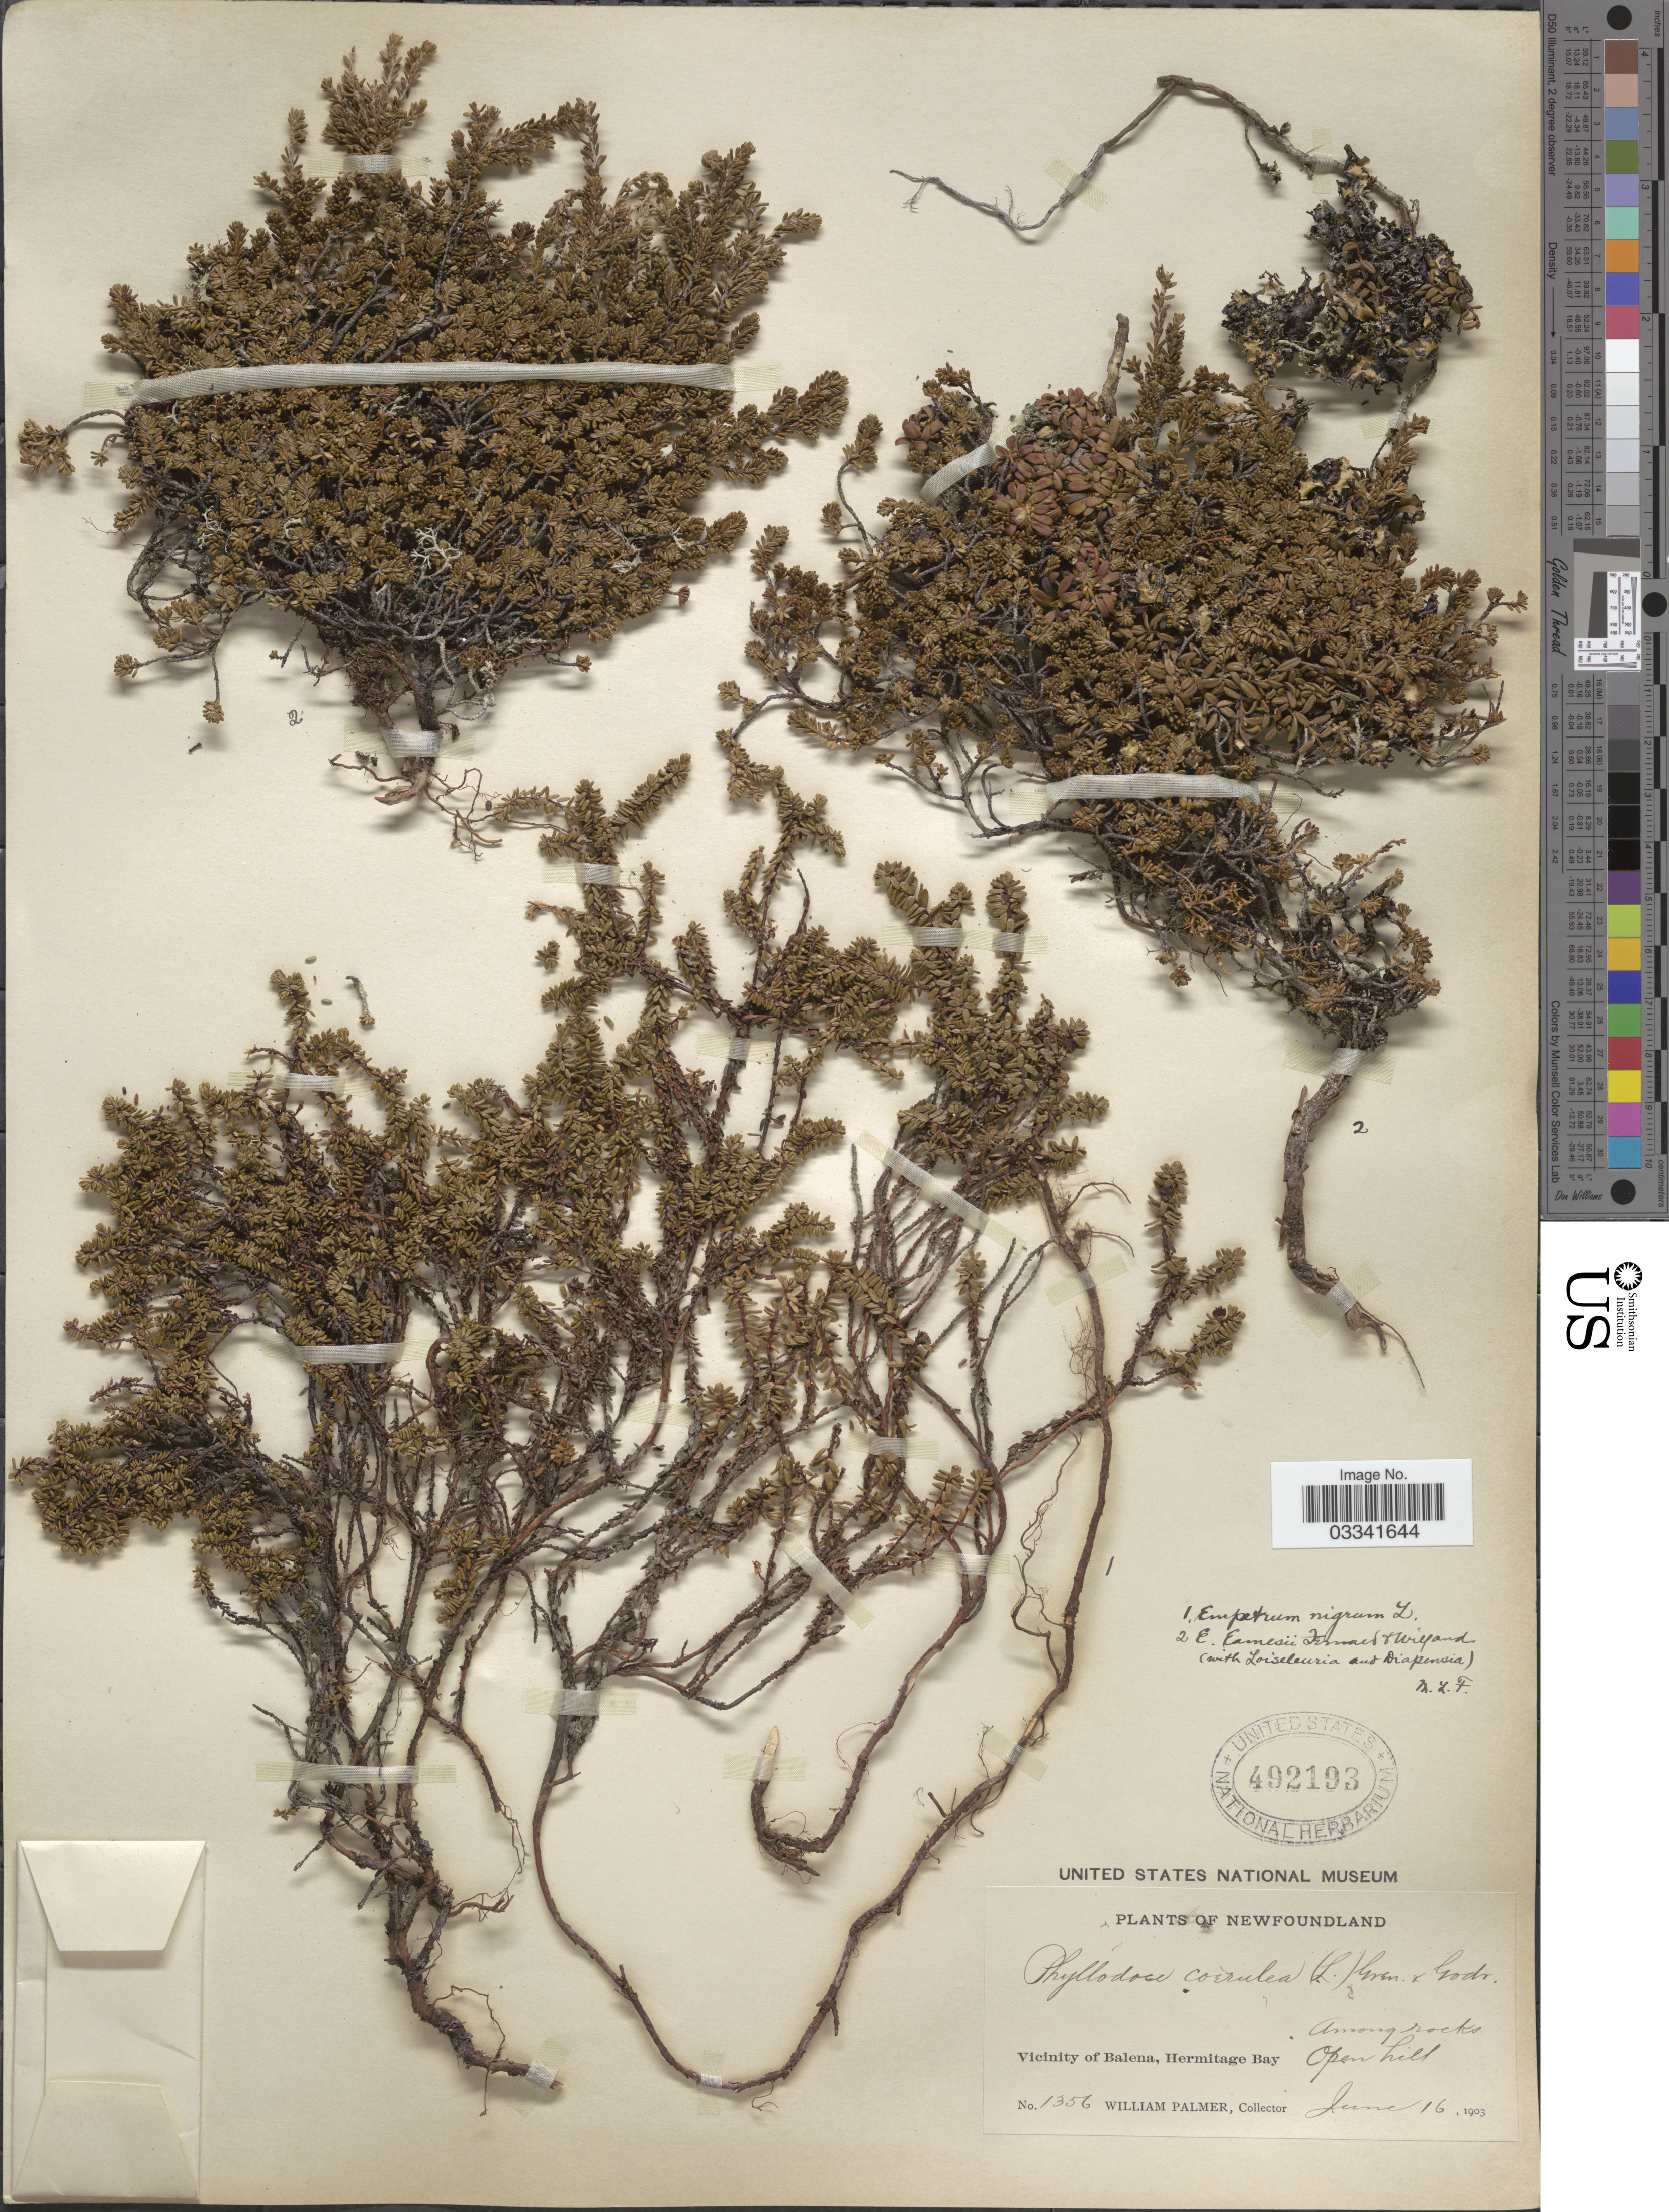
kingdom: Plantae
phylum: Tracheophyta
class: Magnoliopsida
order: Ericales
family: Ericaceae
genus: Empetrum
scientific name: Empetrum eamesii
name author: Fernald & Wiegand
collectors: W. Palmer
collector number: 1356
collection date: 1903-06-16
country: Canada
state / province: Newfoundland and Labrador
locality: Vicinity of Balena, Hermitage Bay.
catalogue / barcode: US 492193